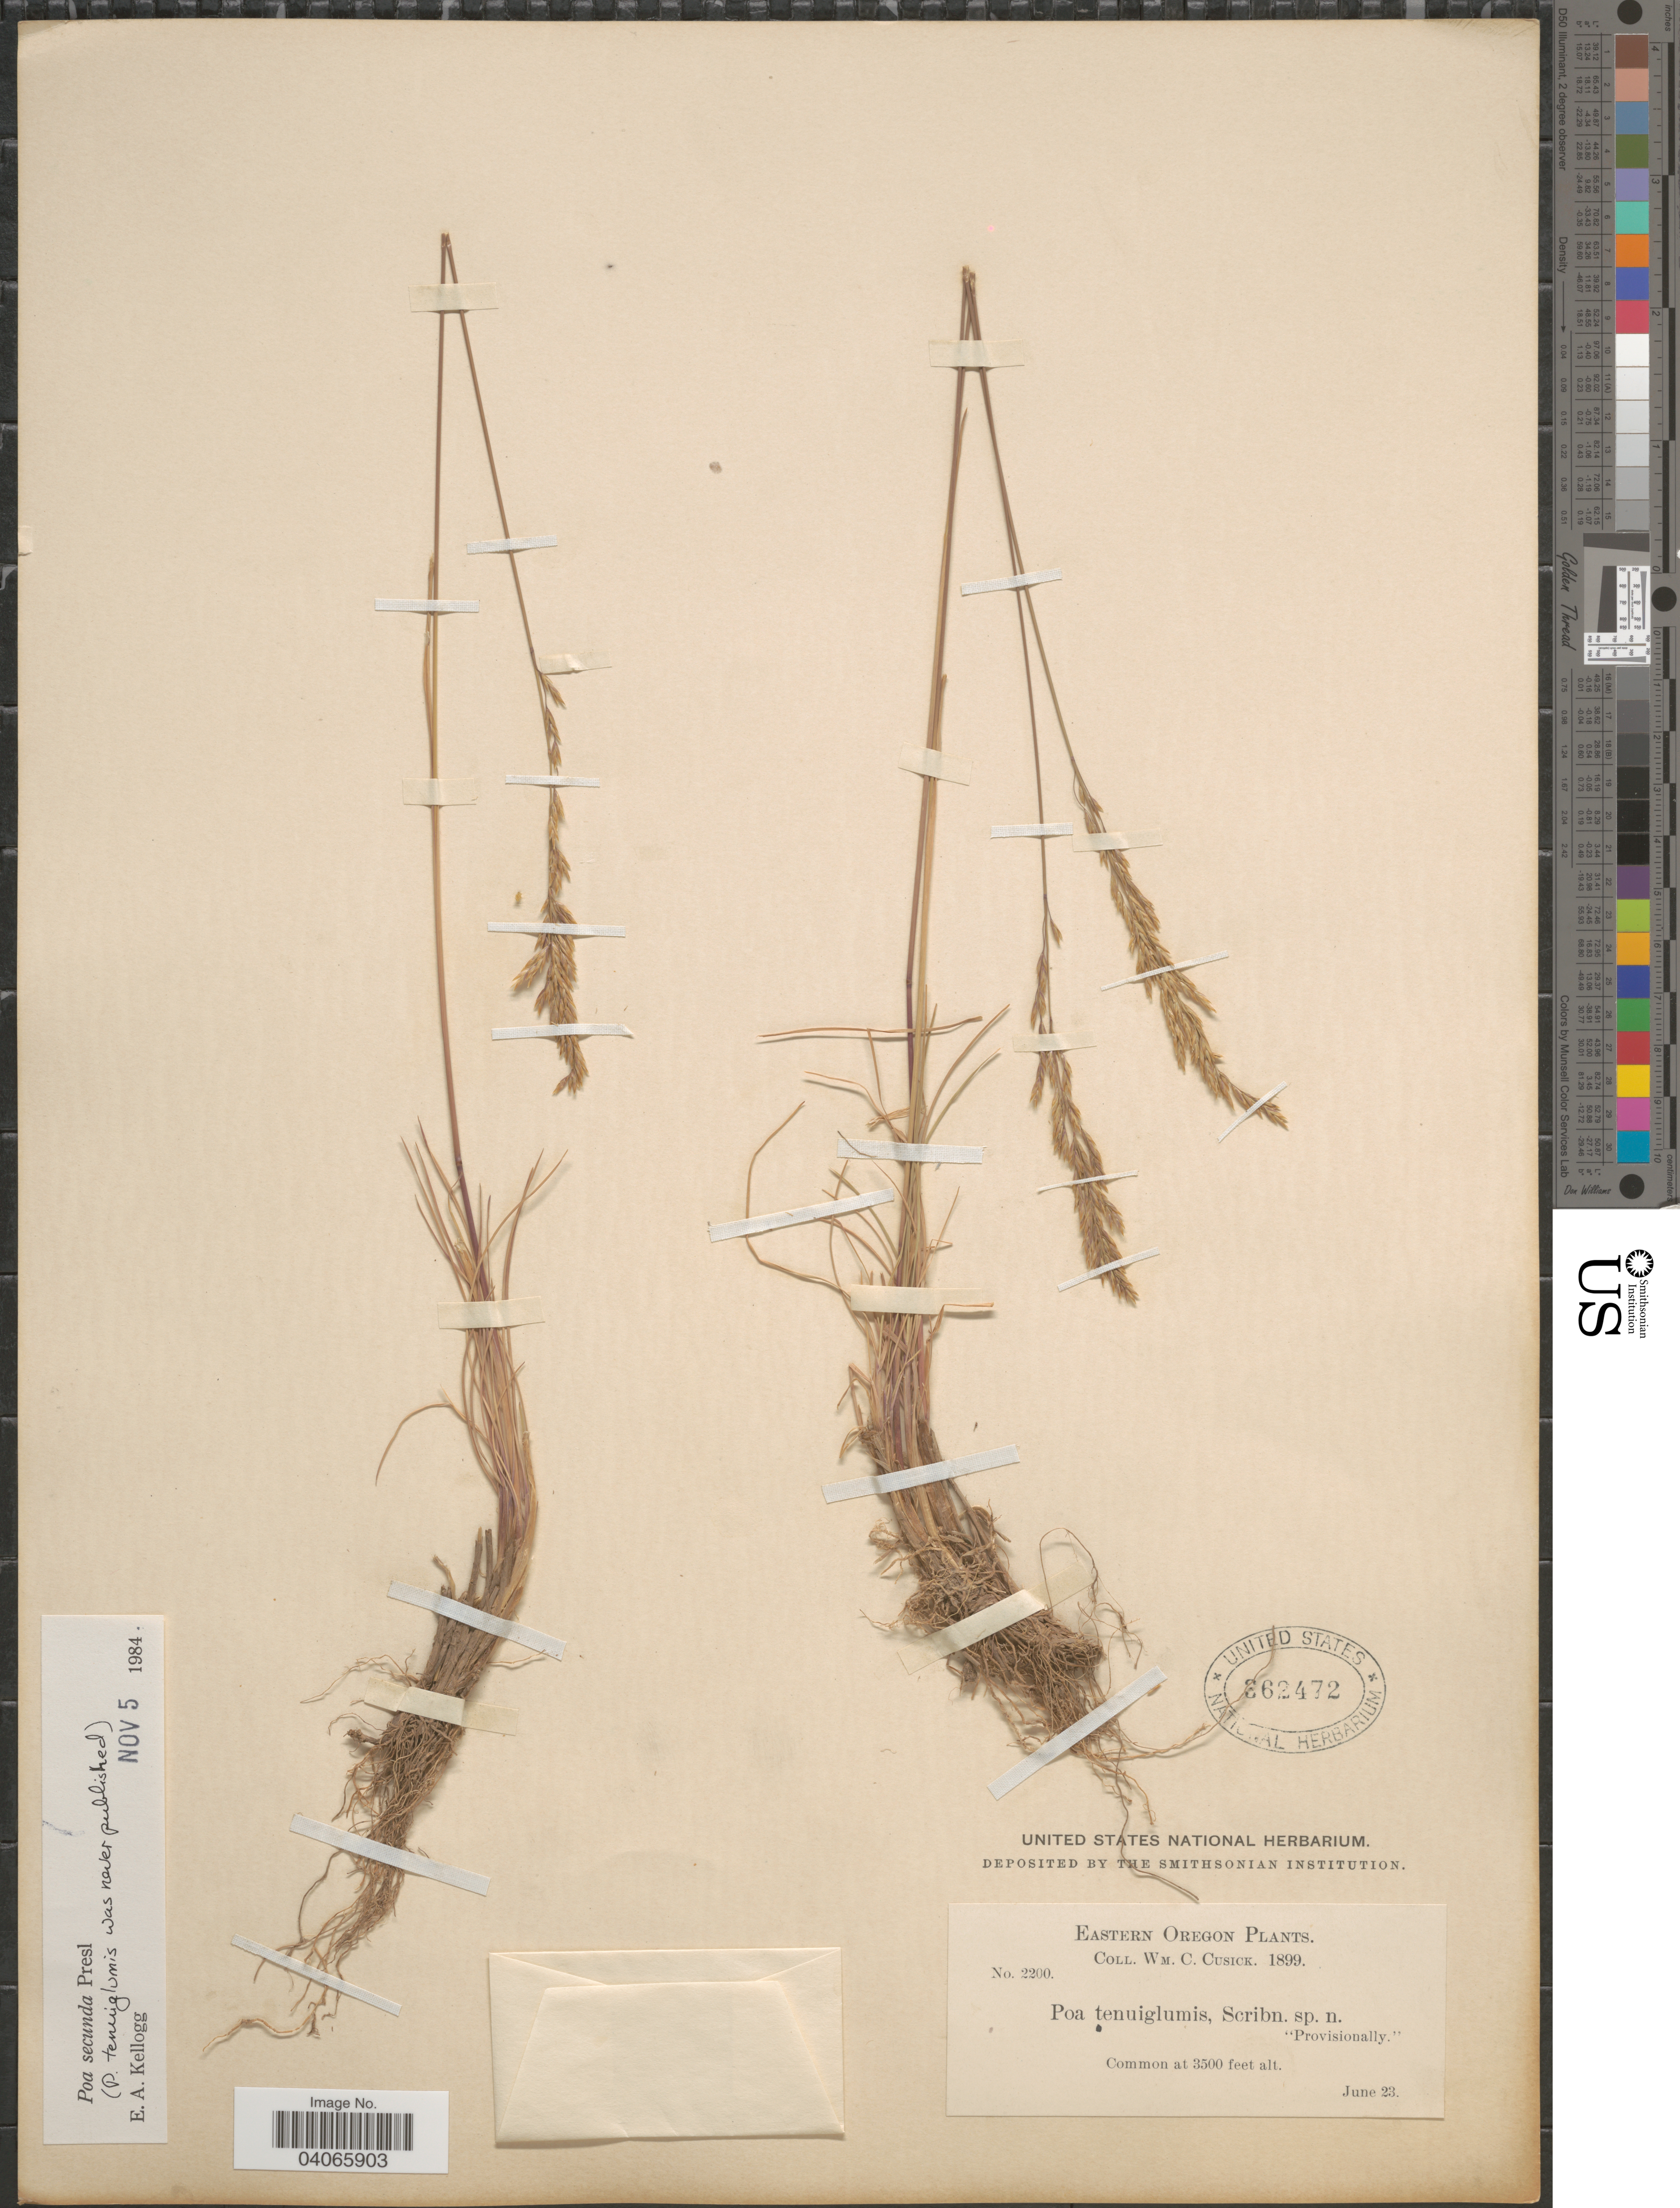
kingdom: Plantae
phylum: Tracheophyta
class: Liliopsida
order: Poales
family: Poaceae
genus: Poa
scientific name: Poa secunda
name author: J. Presl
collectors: W. C. Cusick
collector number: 2200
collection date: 1899-06-23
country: United States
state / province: Oregon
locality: Eastern Oregon.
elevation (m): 1067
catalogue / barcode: US 362472